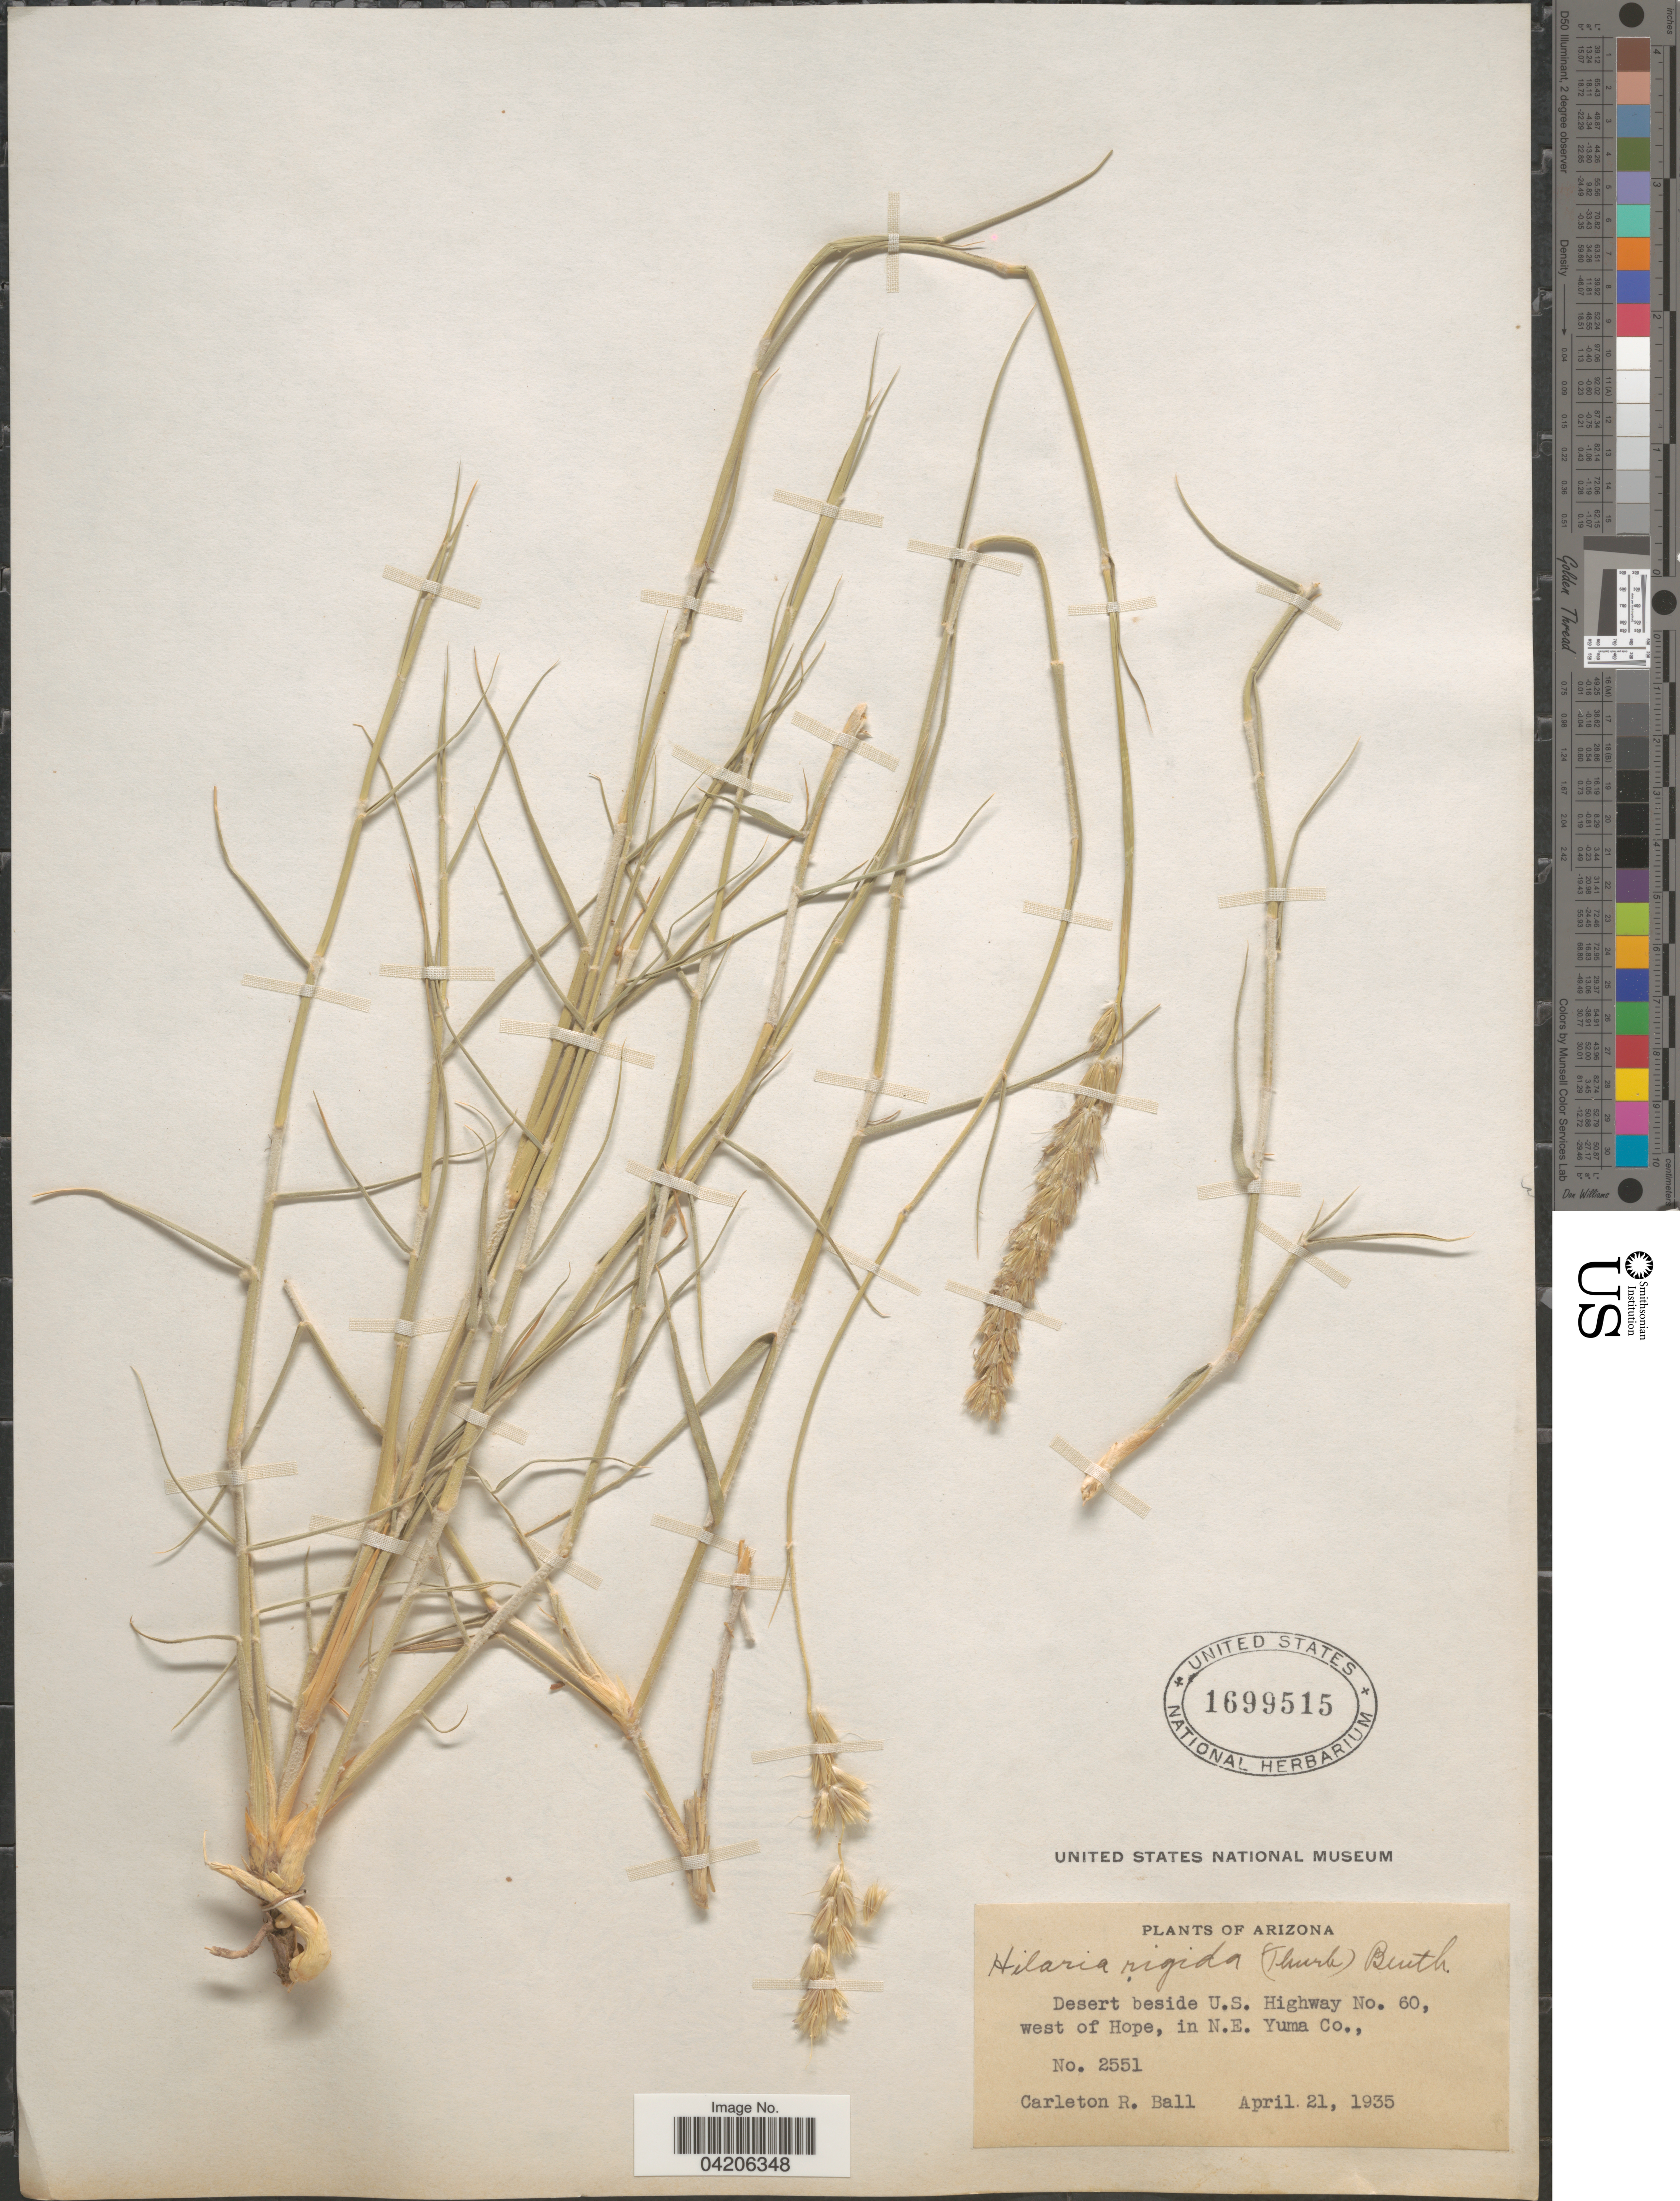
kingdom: Plantae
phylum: Tracheophyta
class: Liliopsida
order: Poales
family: Poaceae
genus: Hilaria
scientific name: Hilaria rigida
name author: (Thurb.) Benth. ex Scribn.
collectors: C. R. Ball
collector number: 2551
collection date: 1935-04-21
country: United States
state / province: Arizona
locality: Desert beside U.S. Highway No. 60, west of Hope, in N.E. Yuma Co.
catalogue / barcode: US 1699515